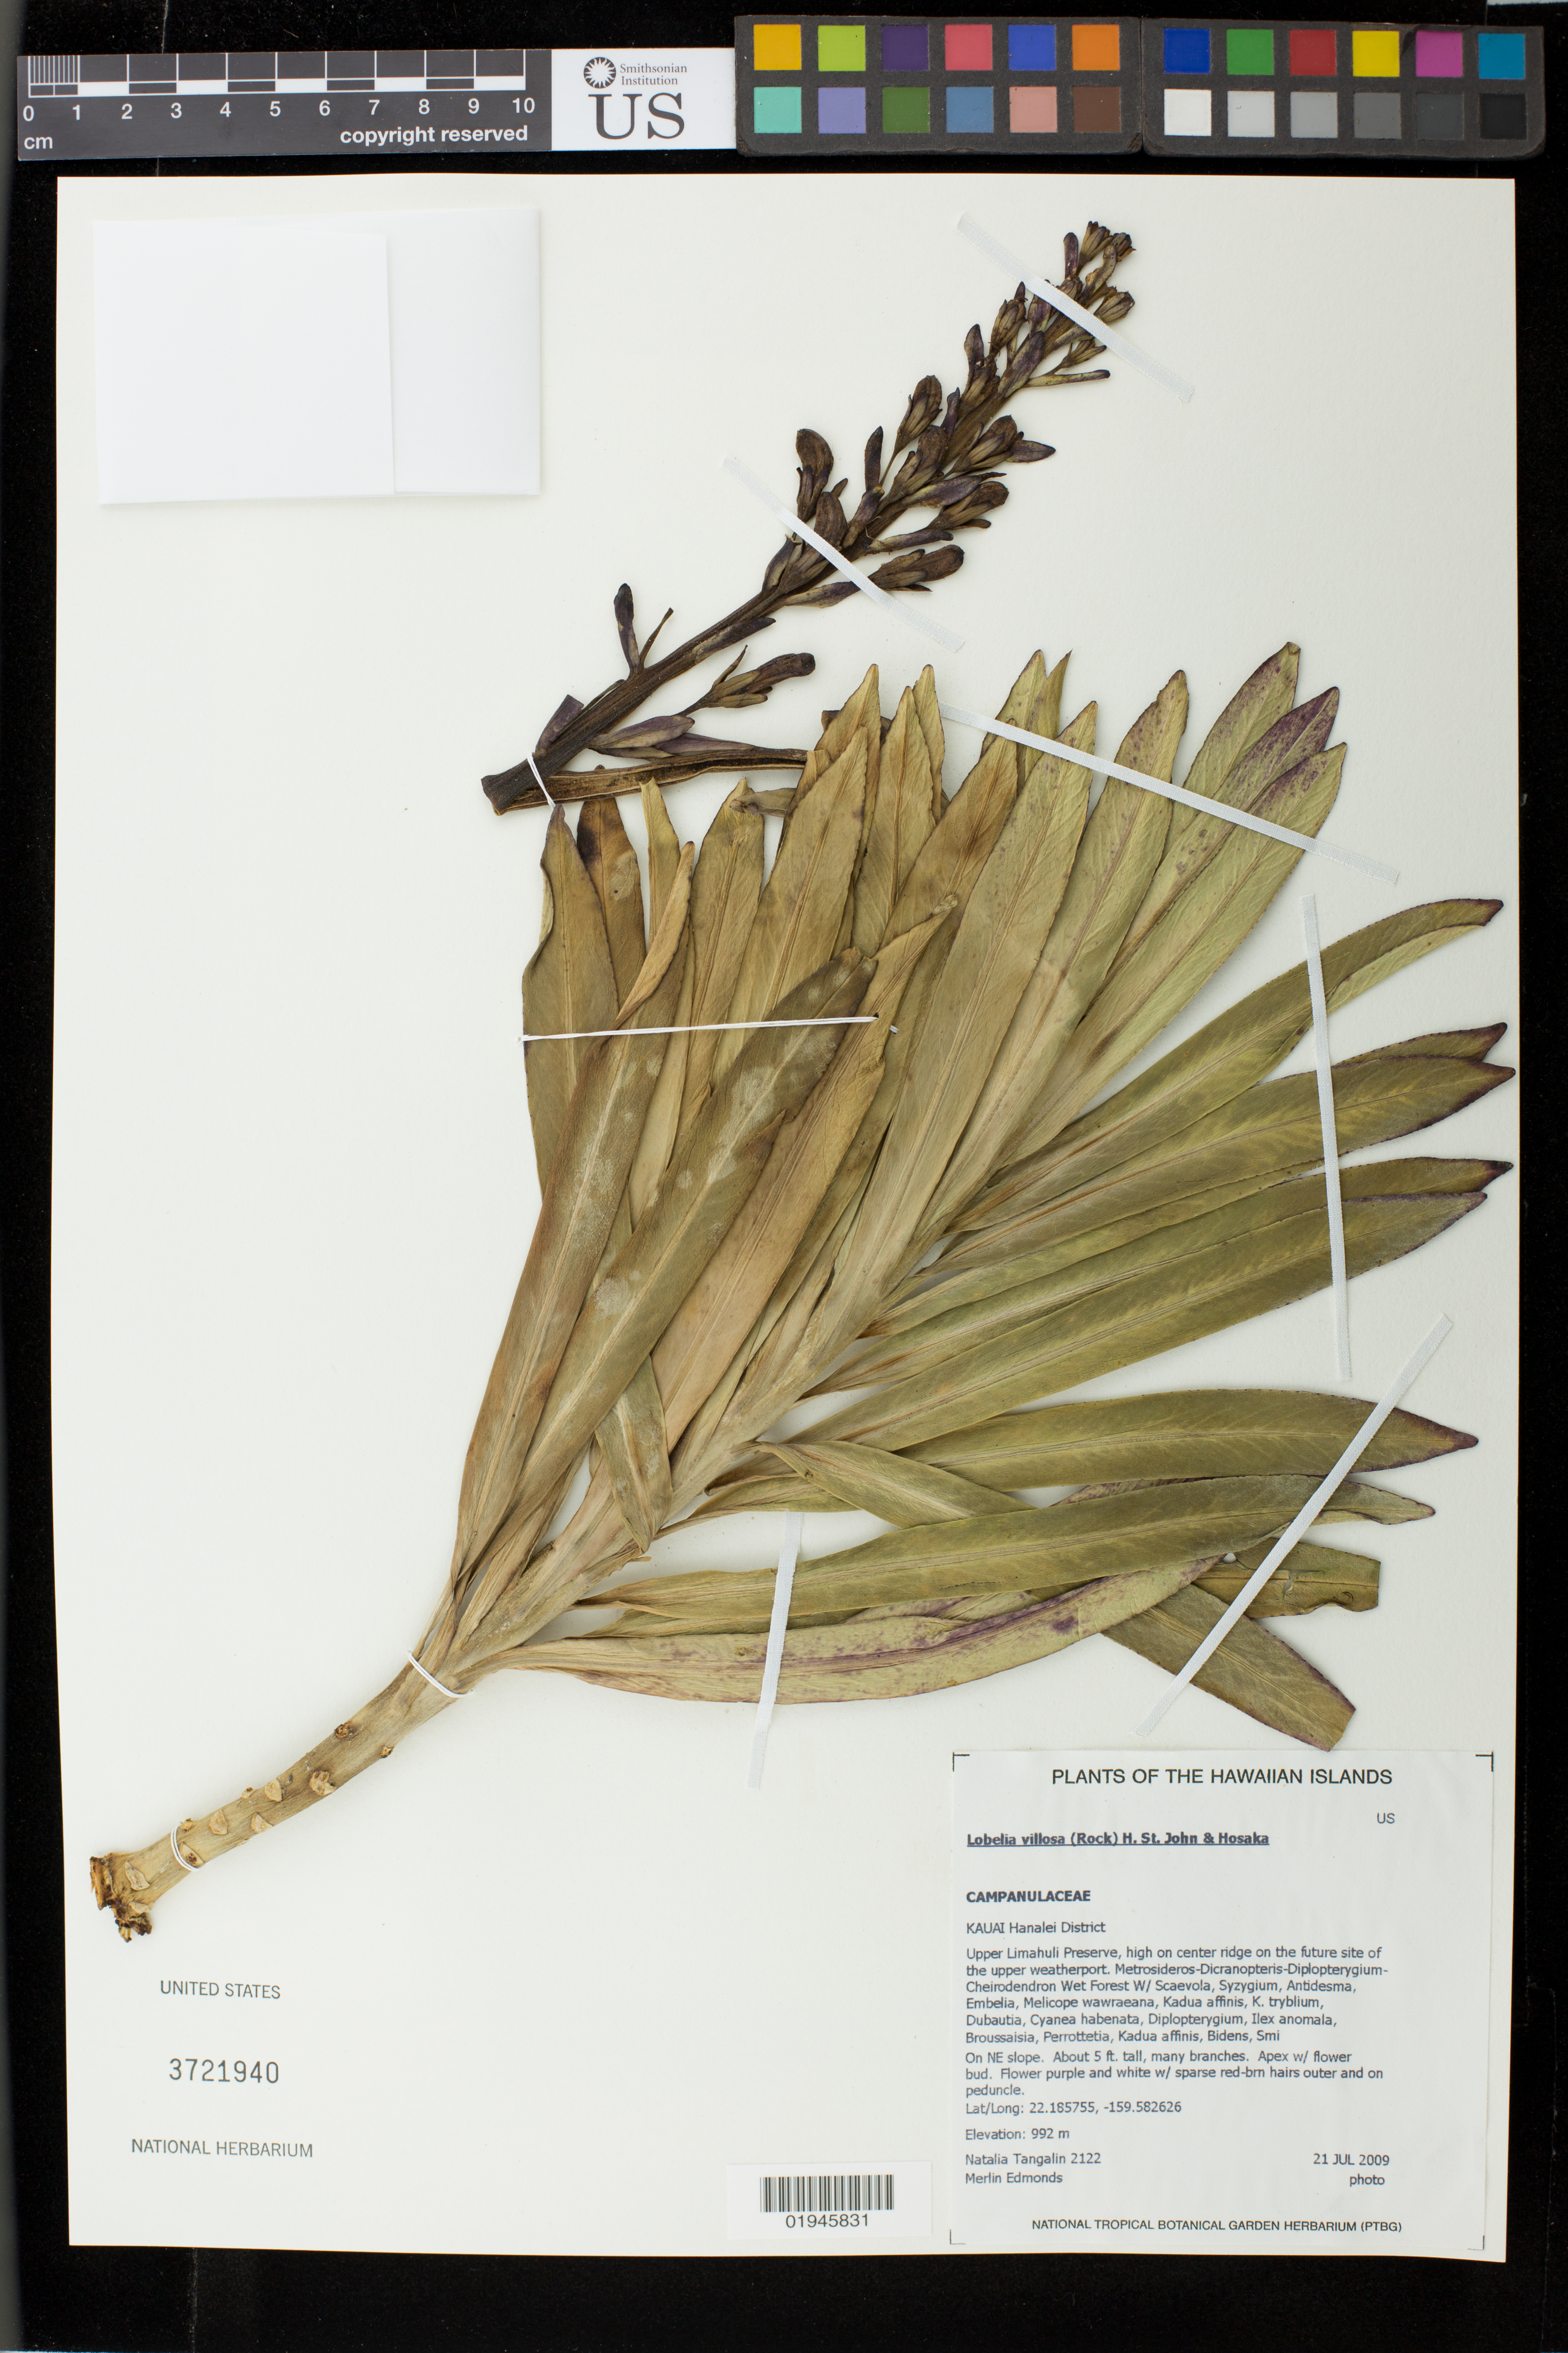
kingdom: Plantae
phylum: Tracheophyta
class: Magnoliopsida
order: Asterales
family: Campanulaceae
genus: Lobelia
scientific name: Lobelia villosa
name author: (Rock) H. St. John & Hosaka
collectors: N. Tangalin & M. Edmonds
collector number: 2122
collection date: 2009-07-21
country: United States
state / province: Hawaii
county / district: Kauai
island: Kaua'i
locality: Hanalei District, Upper Limahuli Preserve, high on center ridge on the future site of the upper weatherport.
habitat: Wet forest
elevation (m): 992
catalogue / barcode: US 3721940